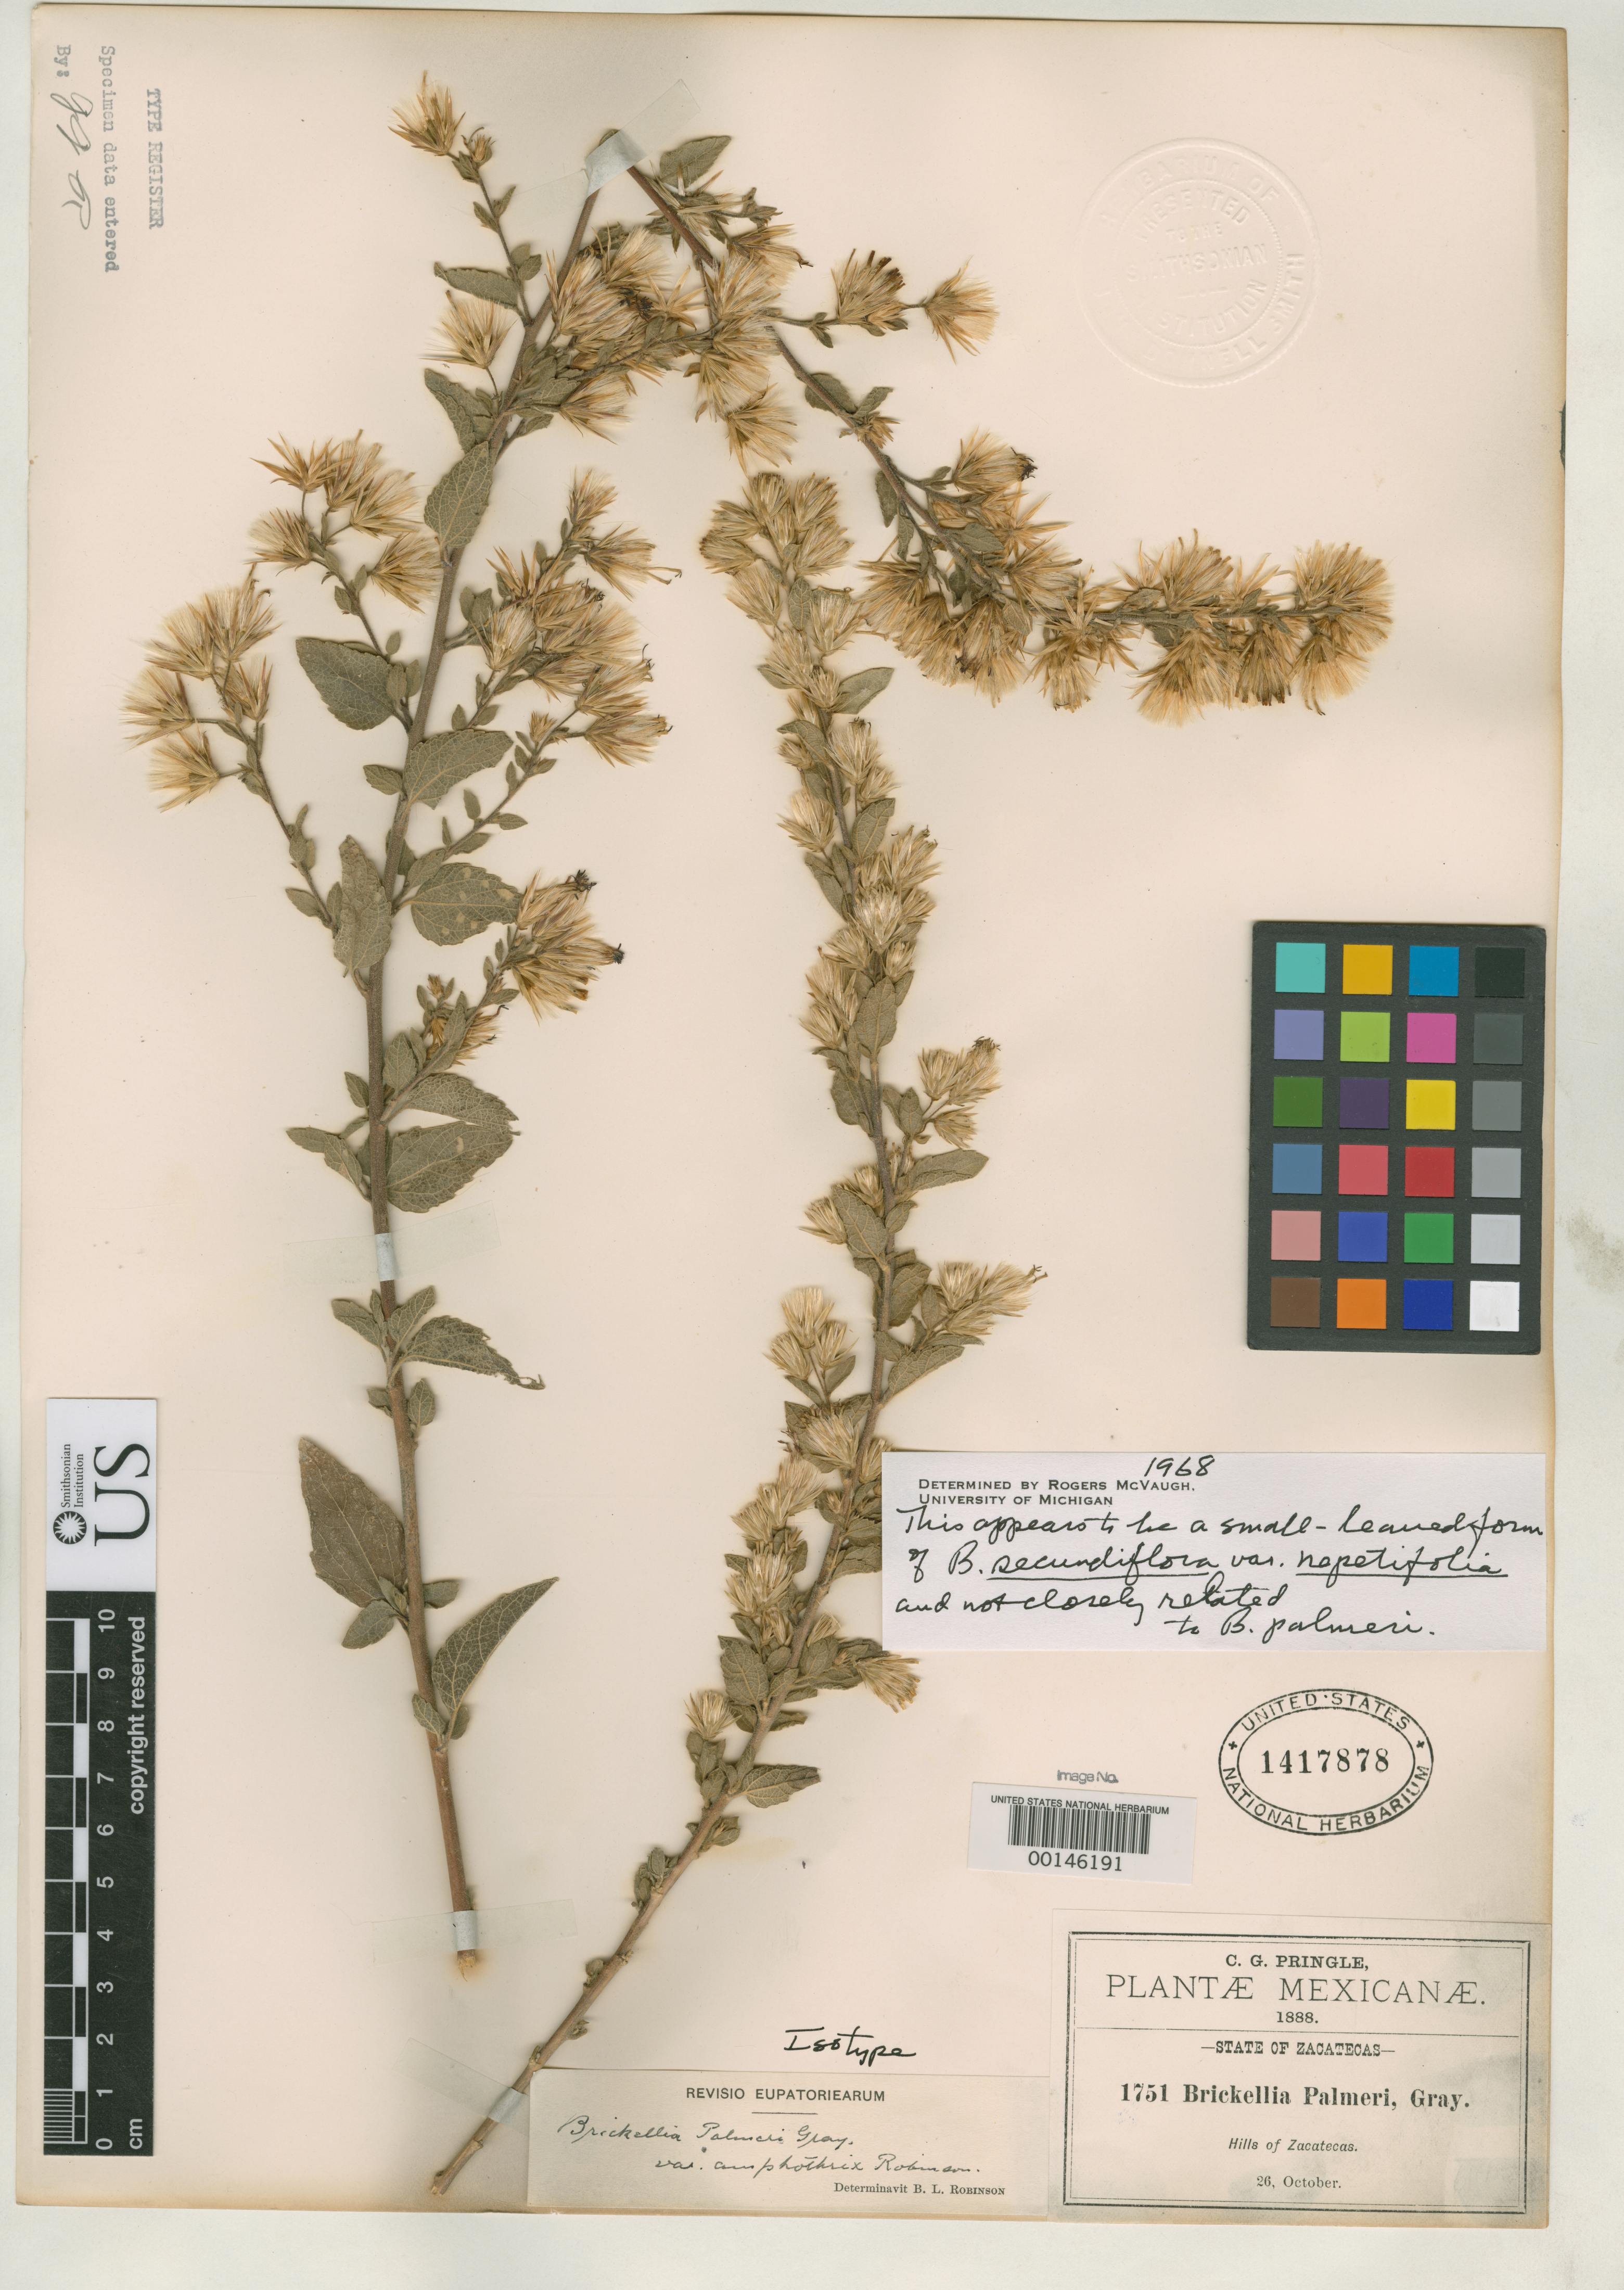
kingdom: Plantae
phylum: Tracheophyta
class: Magnoliopsida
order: Asterales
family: Asteraceae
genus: Brickellia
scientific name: Brickellia palmeri var. amphothrix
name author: B.L. Rob.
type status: Type Collection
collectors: C. G. Pringle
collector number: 1751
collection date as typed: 26 Oct 1888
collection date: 1888-10-26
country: Mexico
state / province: Zacatecas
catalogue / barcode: US 1417878